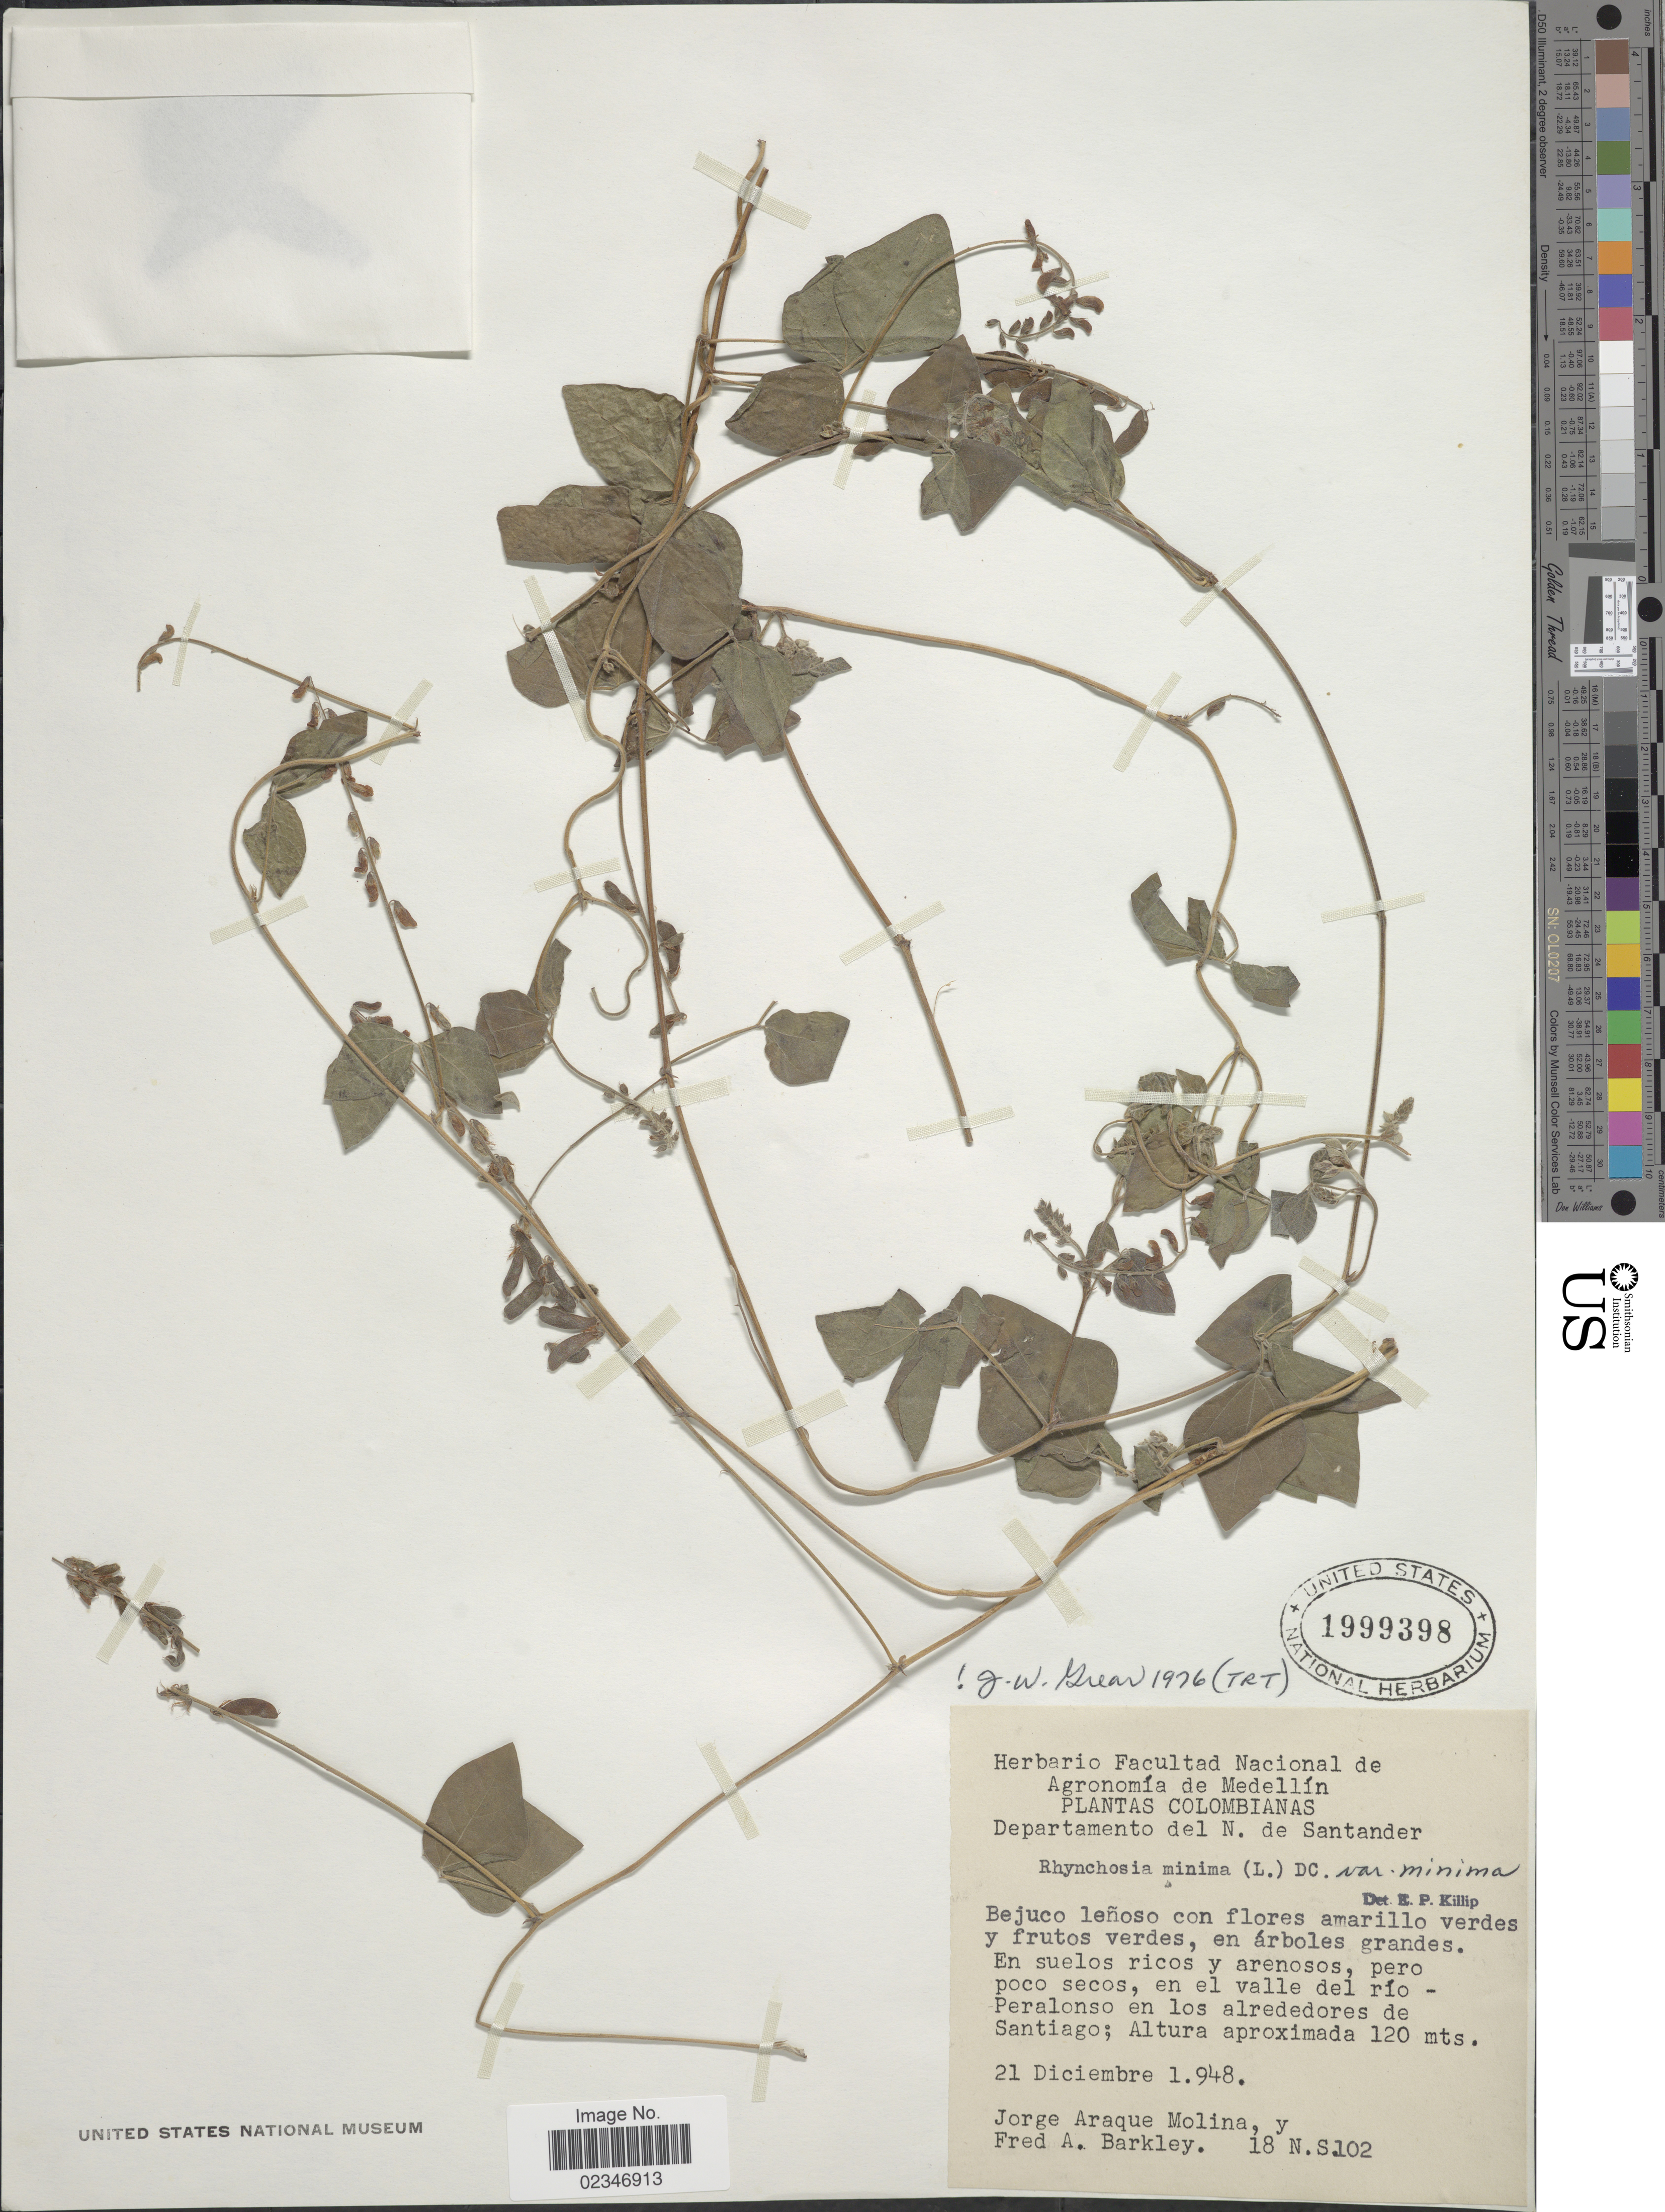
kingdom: Plantae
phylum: Tracheophyta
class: Magnoliopsida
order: Fabales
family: Fabaceae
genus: Rhynchosia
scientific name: Rhynchosia minima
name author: (L.) DC.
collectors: J. A. Molina & F. A. Barkley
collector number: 18 N.S. 102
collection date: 1948-12-21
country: Colombia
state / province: Norte de Santander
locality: Departamento del N. de Santander, en el valle del Rio Peralonso, en los alrededores de Santiago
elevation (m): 120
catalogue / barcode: US 1999398